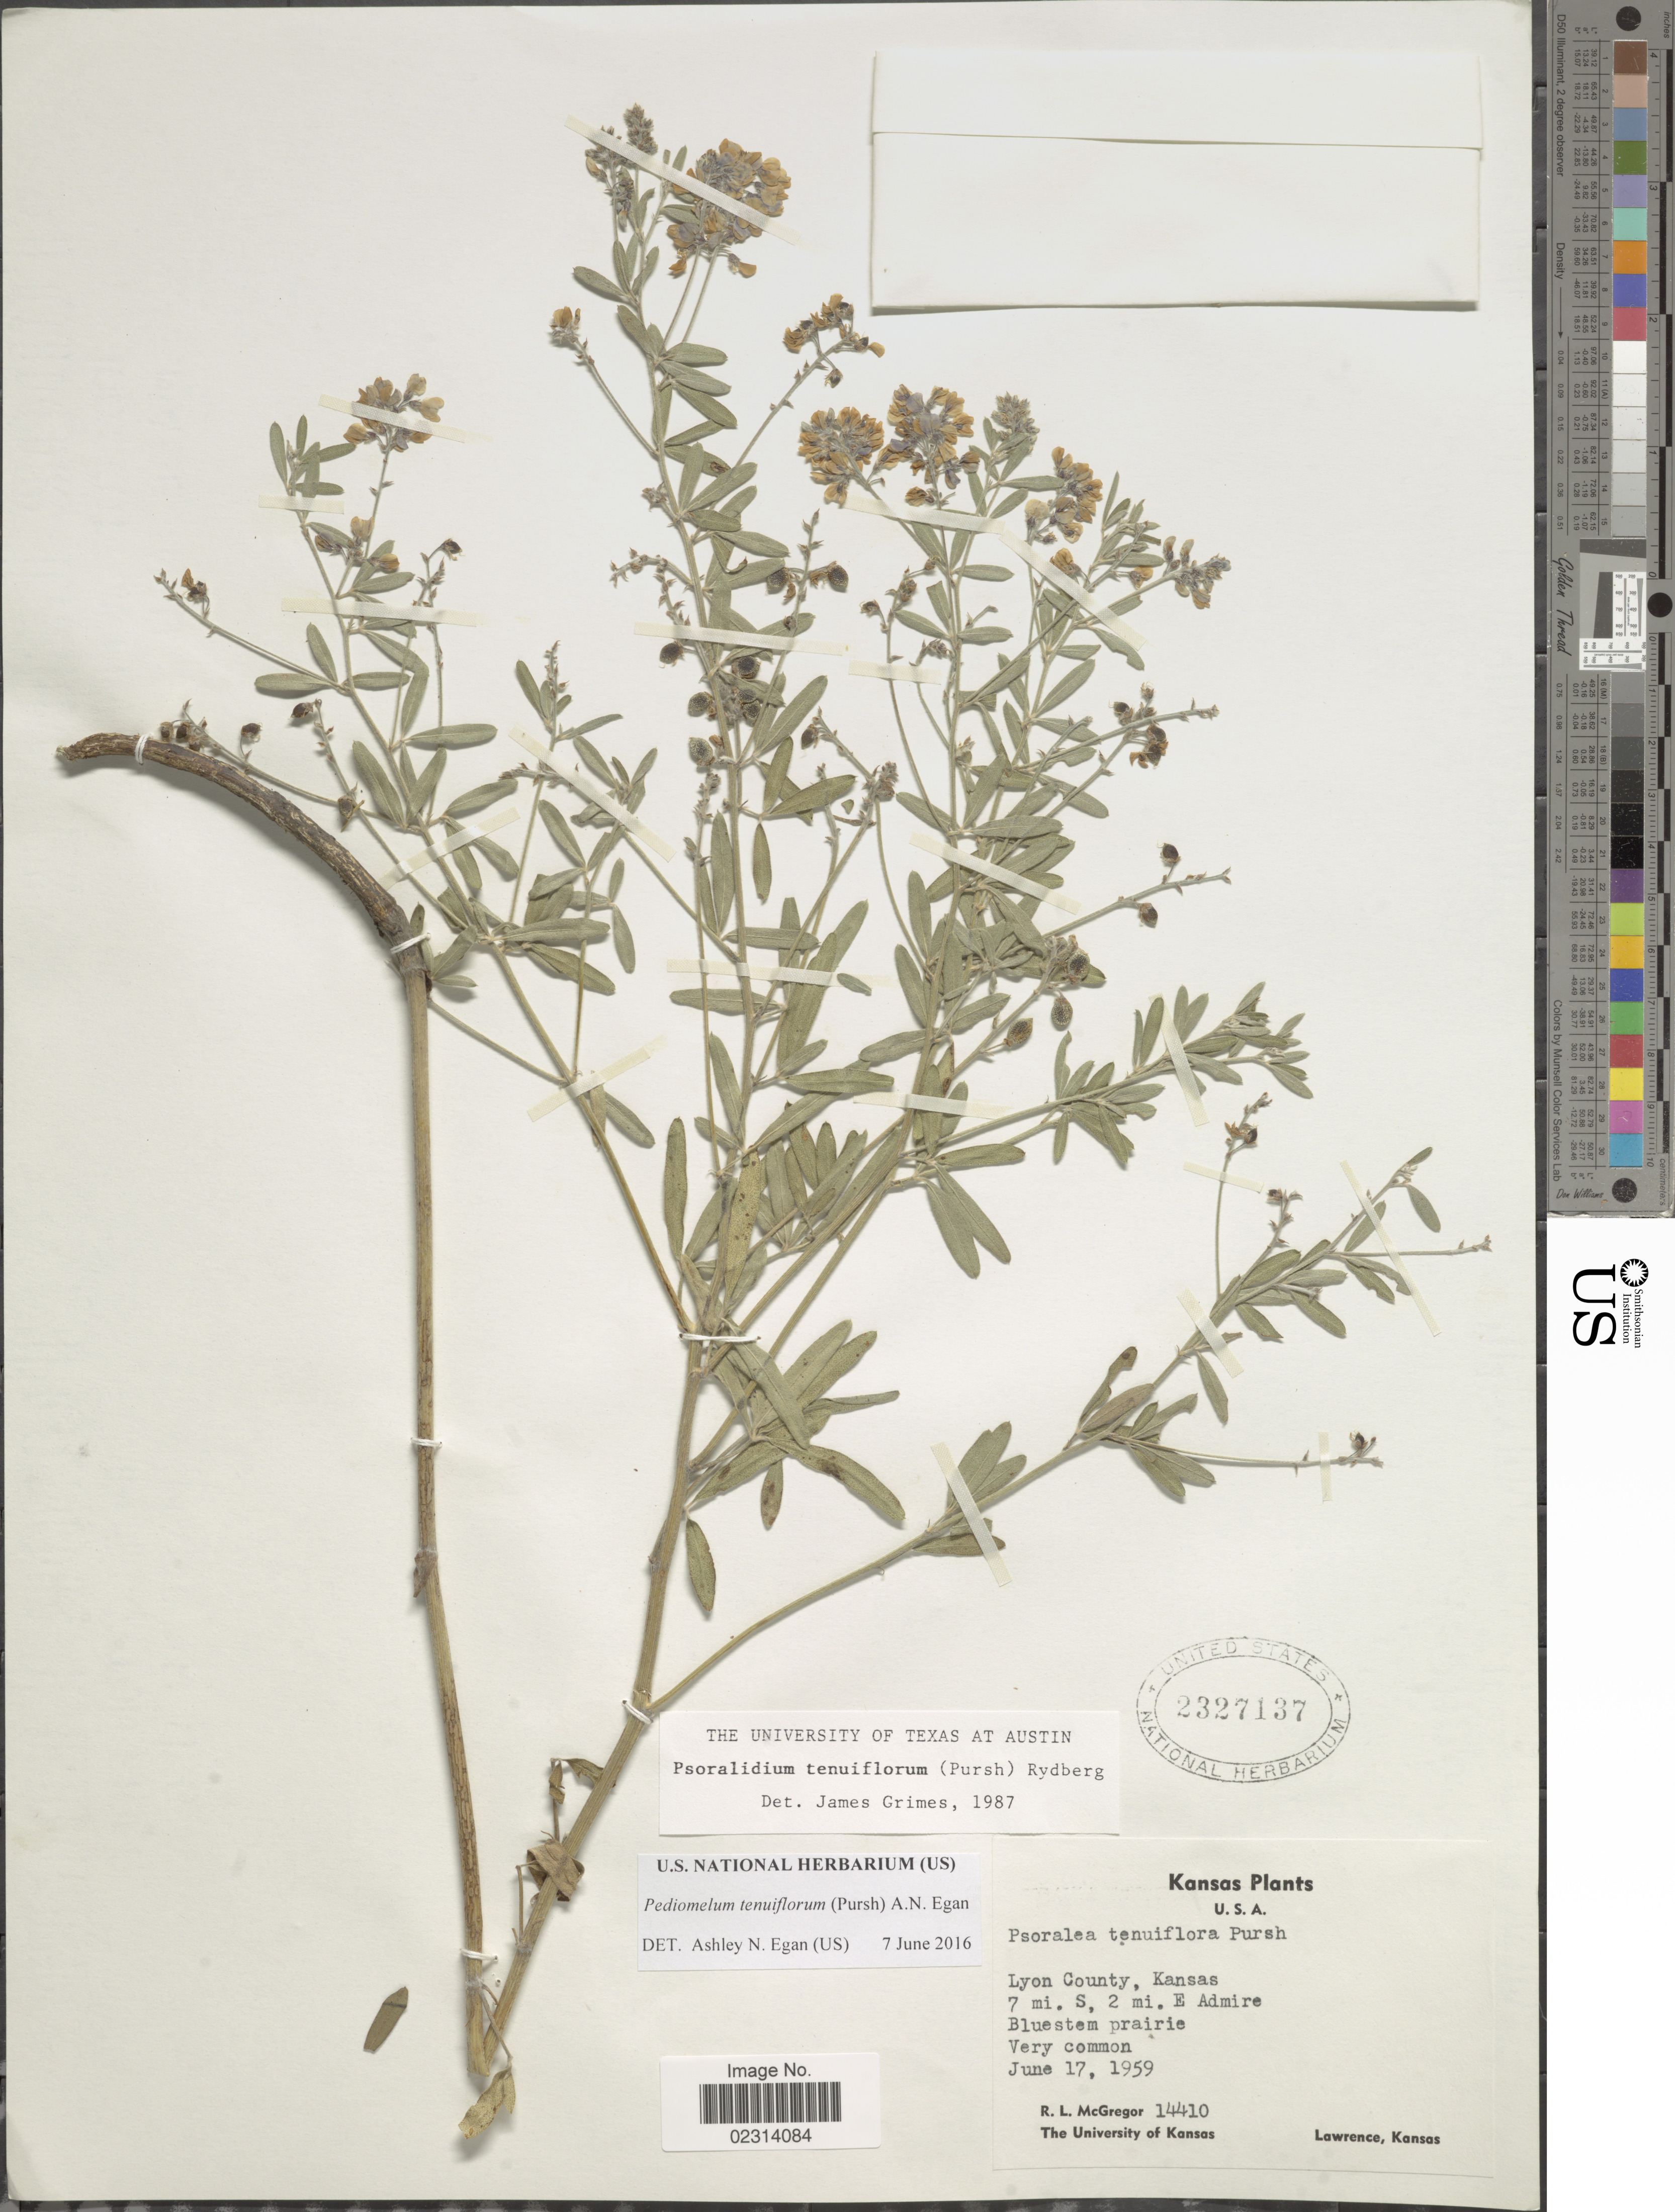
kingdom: Plantae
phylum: Tracheophyta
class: Magnoliopsida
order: Fabales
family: Fabaceae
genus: Psoralidium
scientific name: Psoralidium tenuiflorum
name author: (Pursh) Rydb.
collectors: R. McGregor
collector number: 14410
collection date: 1959-06-17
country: United States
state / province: Kansas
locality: Lyon County, Kansas, 7 mi. S 2 mi. E. Admire, Bluestem prairie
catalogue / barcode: US 2327137